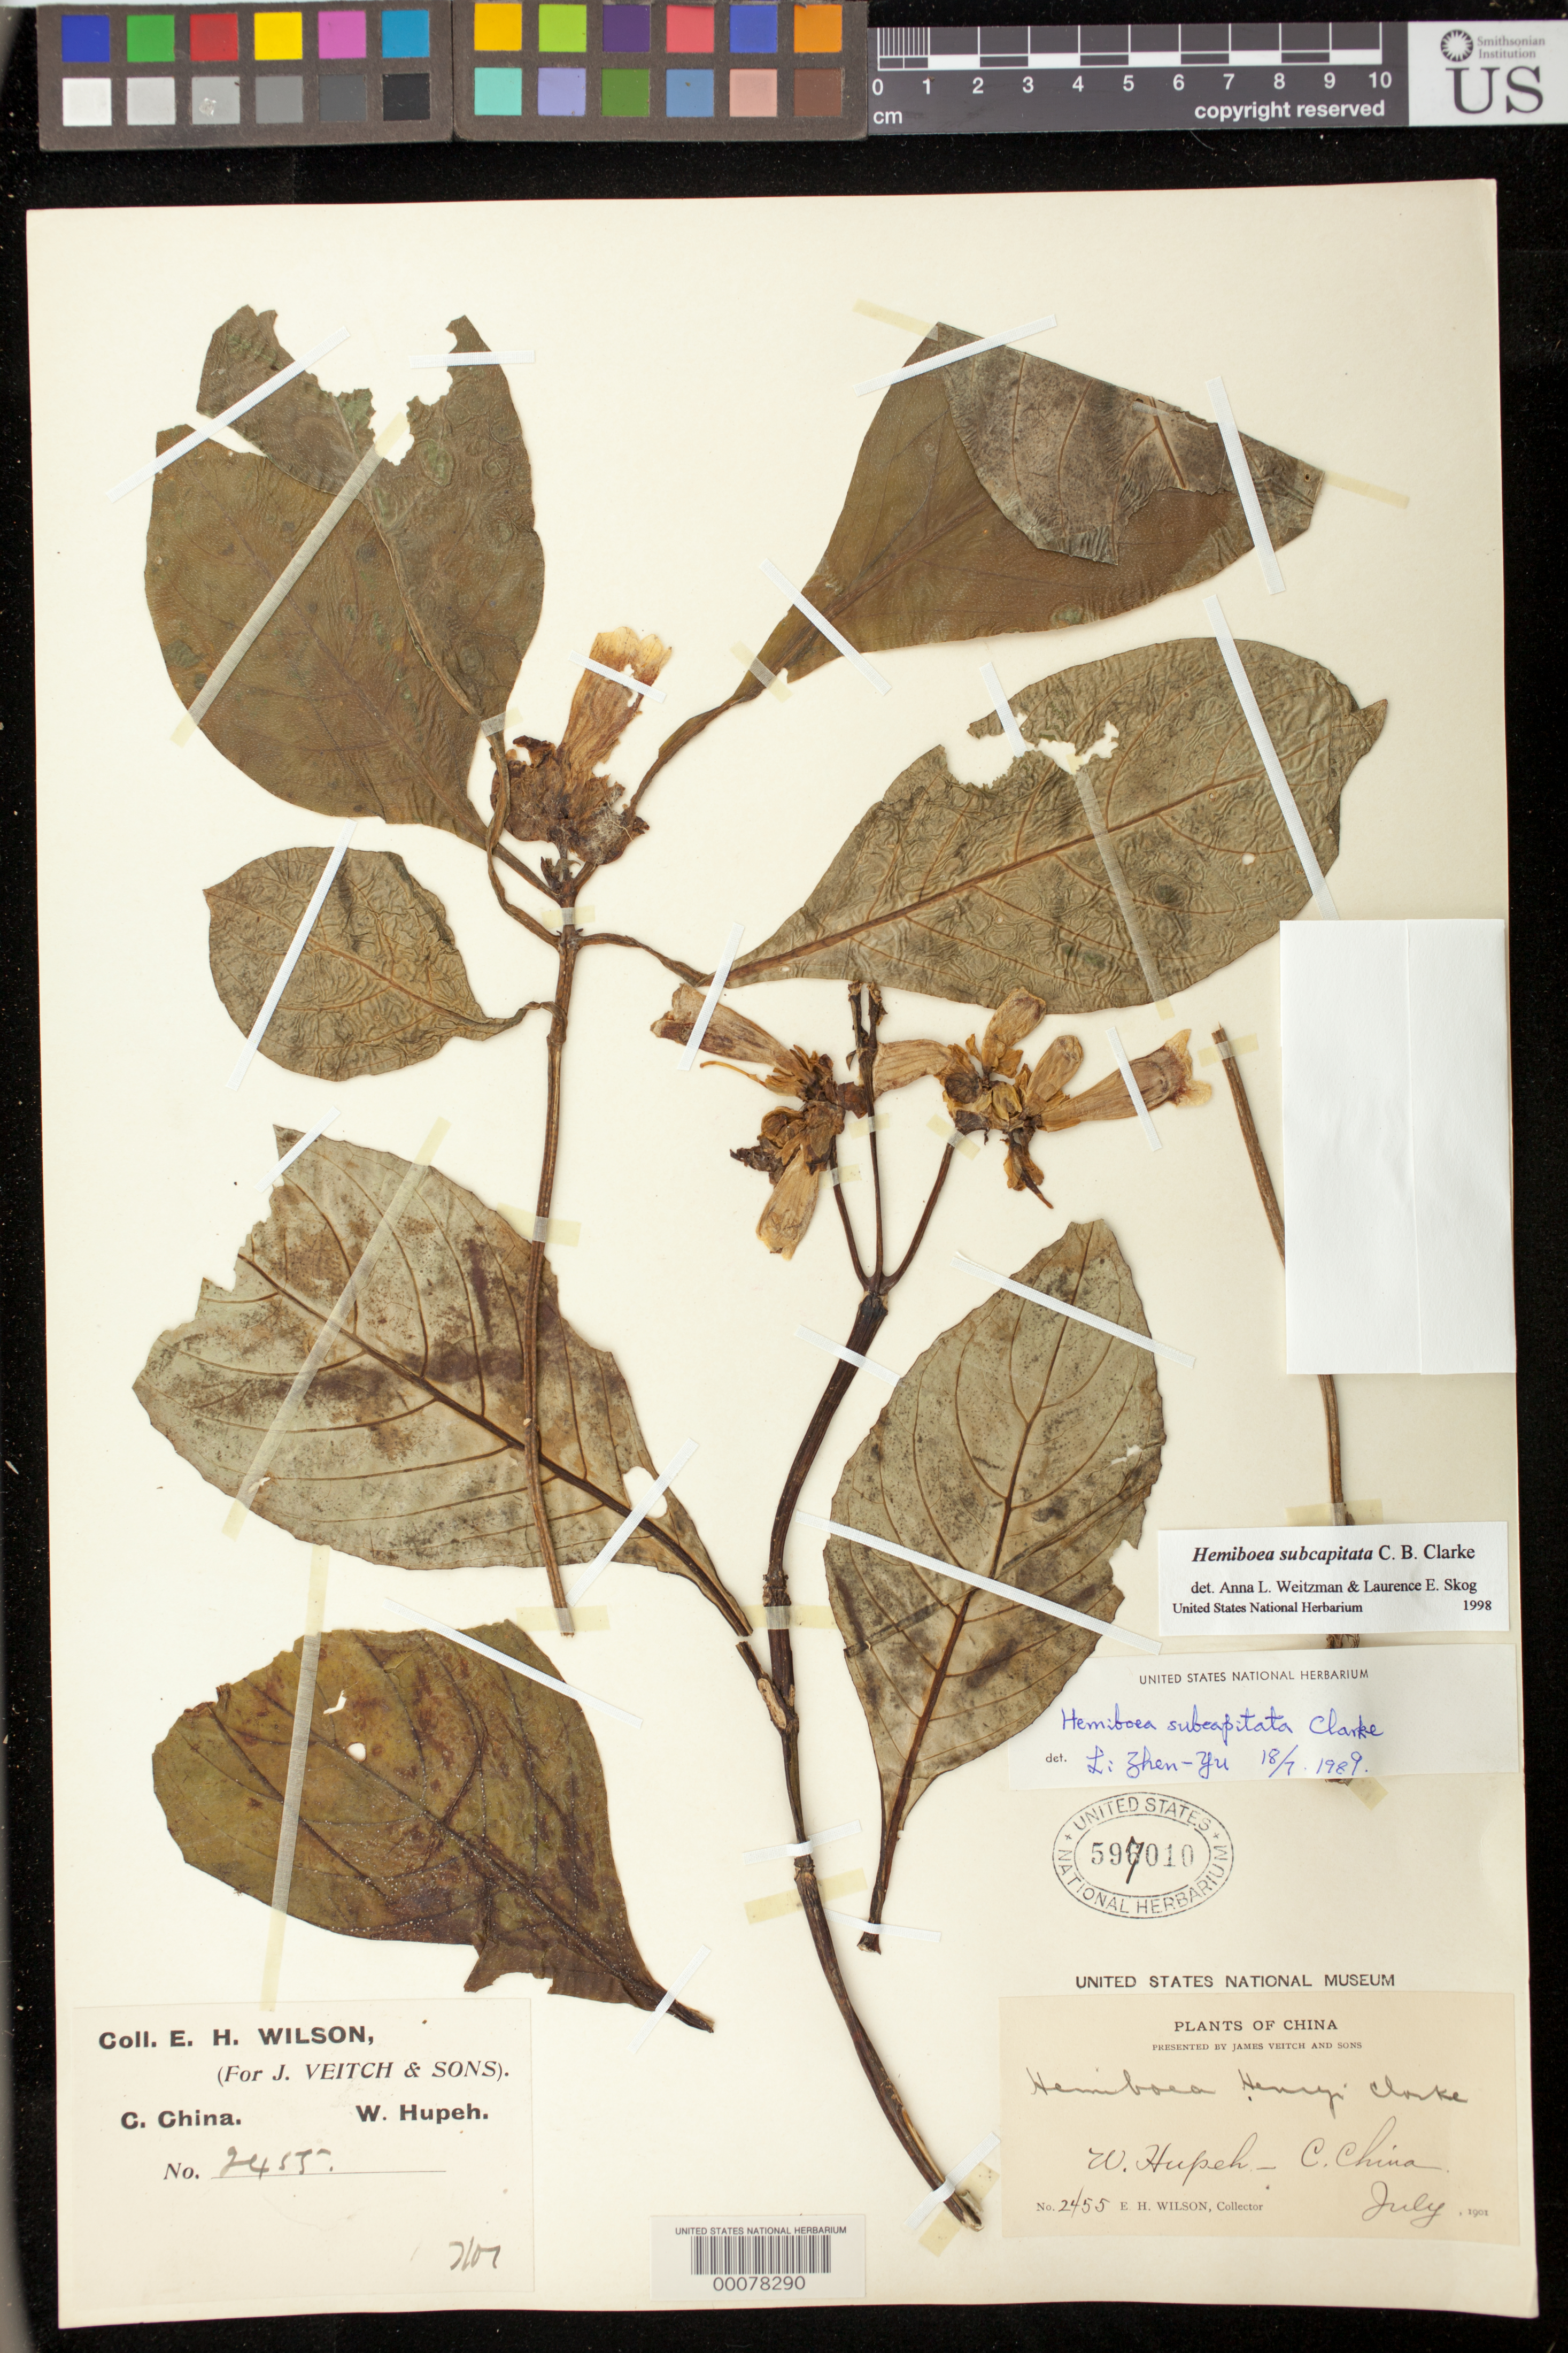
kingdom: Plantae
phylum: Tracheophyta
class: Magnoliopsida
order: Lamiales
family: Gesneriaceae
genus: Hemiboea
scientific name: Hemiboea subcapitata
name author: C.B. Clarke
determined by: Zhen-yu, L.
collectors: E. H. Wilson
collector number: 2455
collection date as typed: Jul 1901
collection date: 1901-07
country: China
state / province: Hubei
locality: W hupeh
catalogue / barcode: US 597010